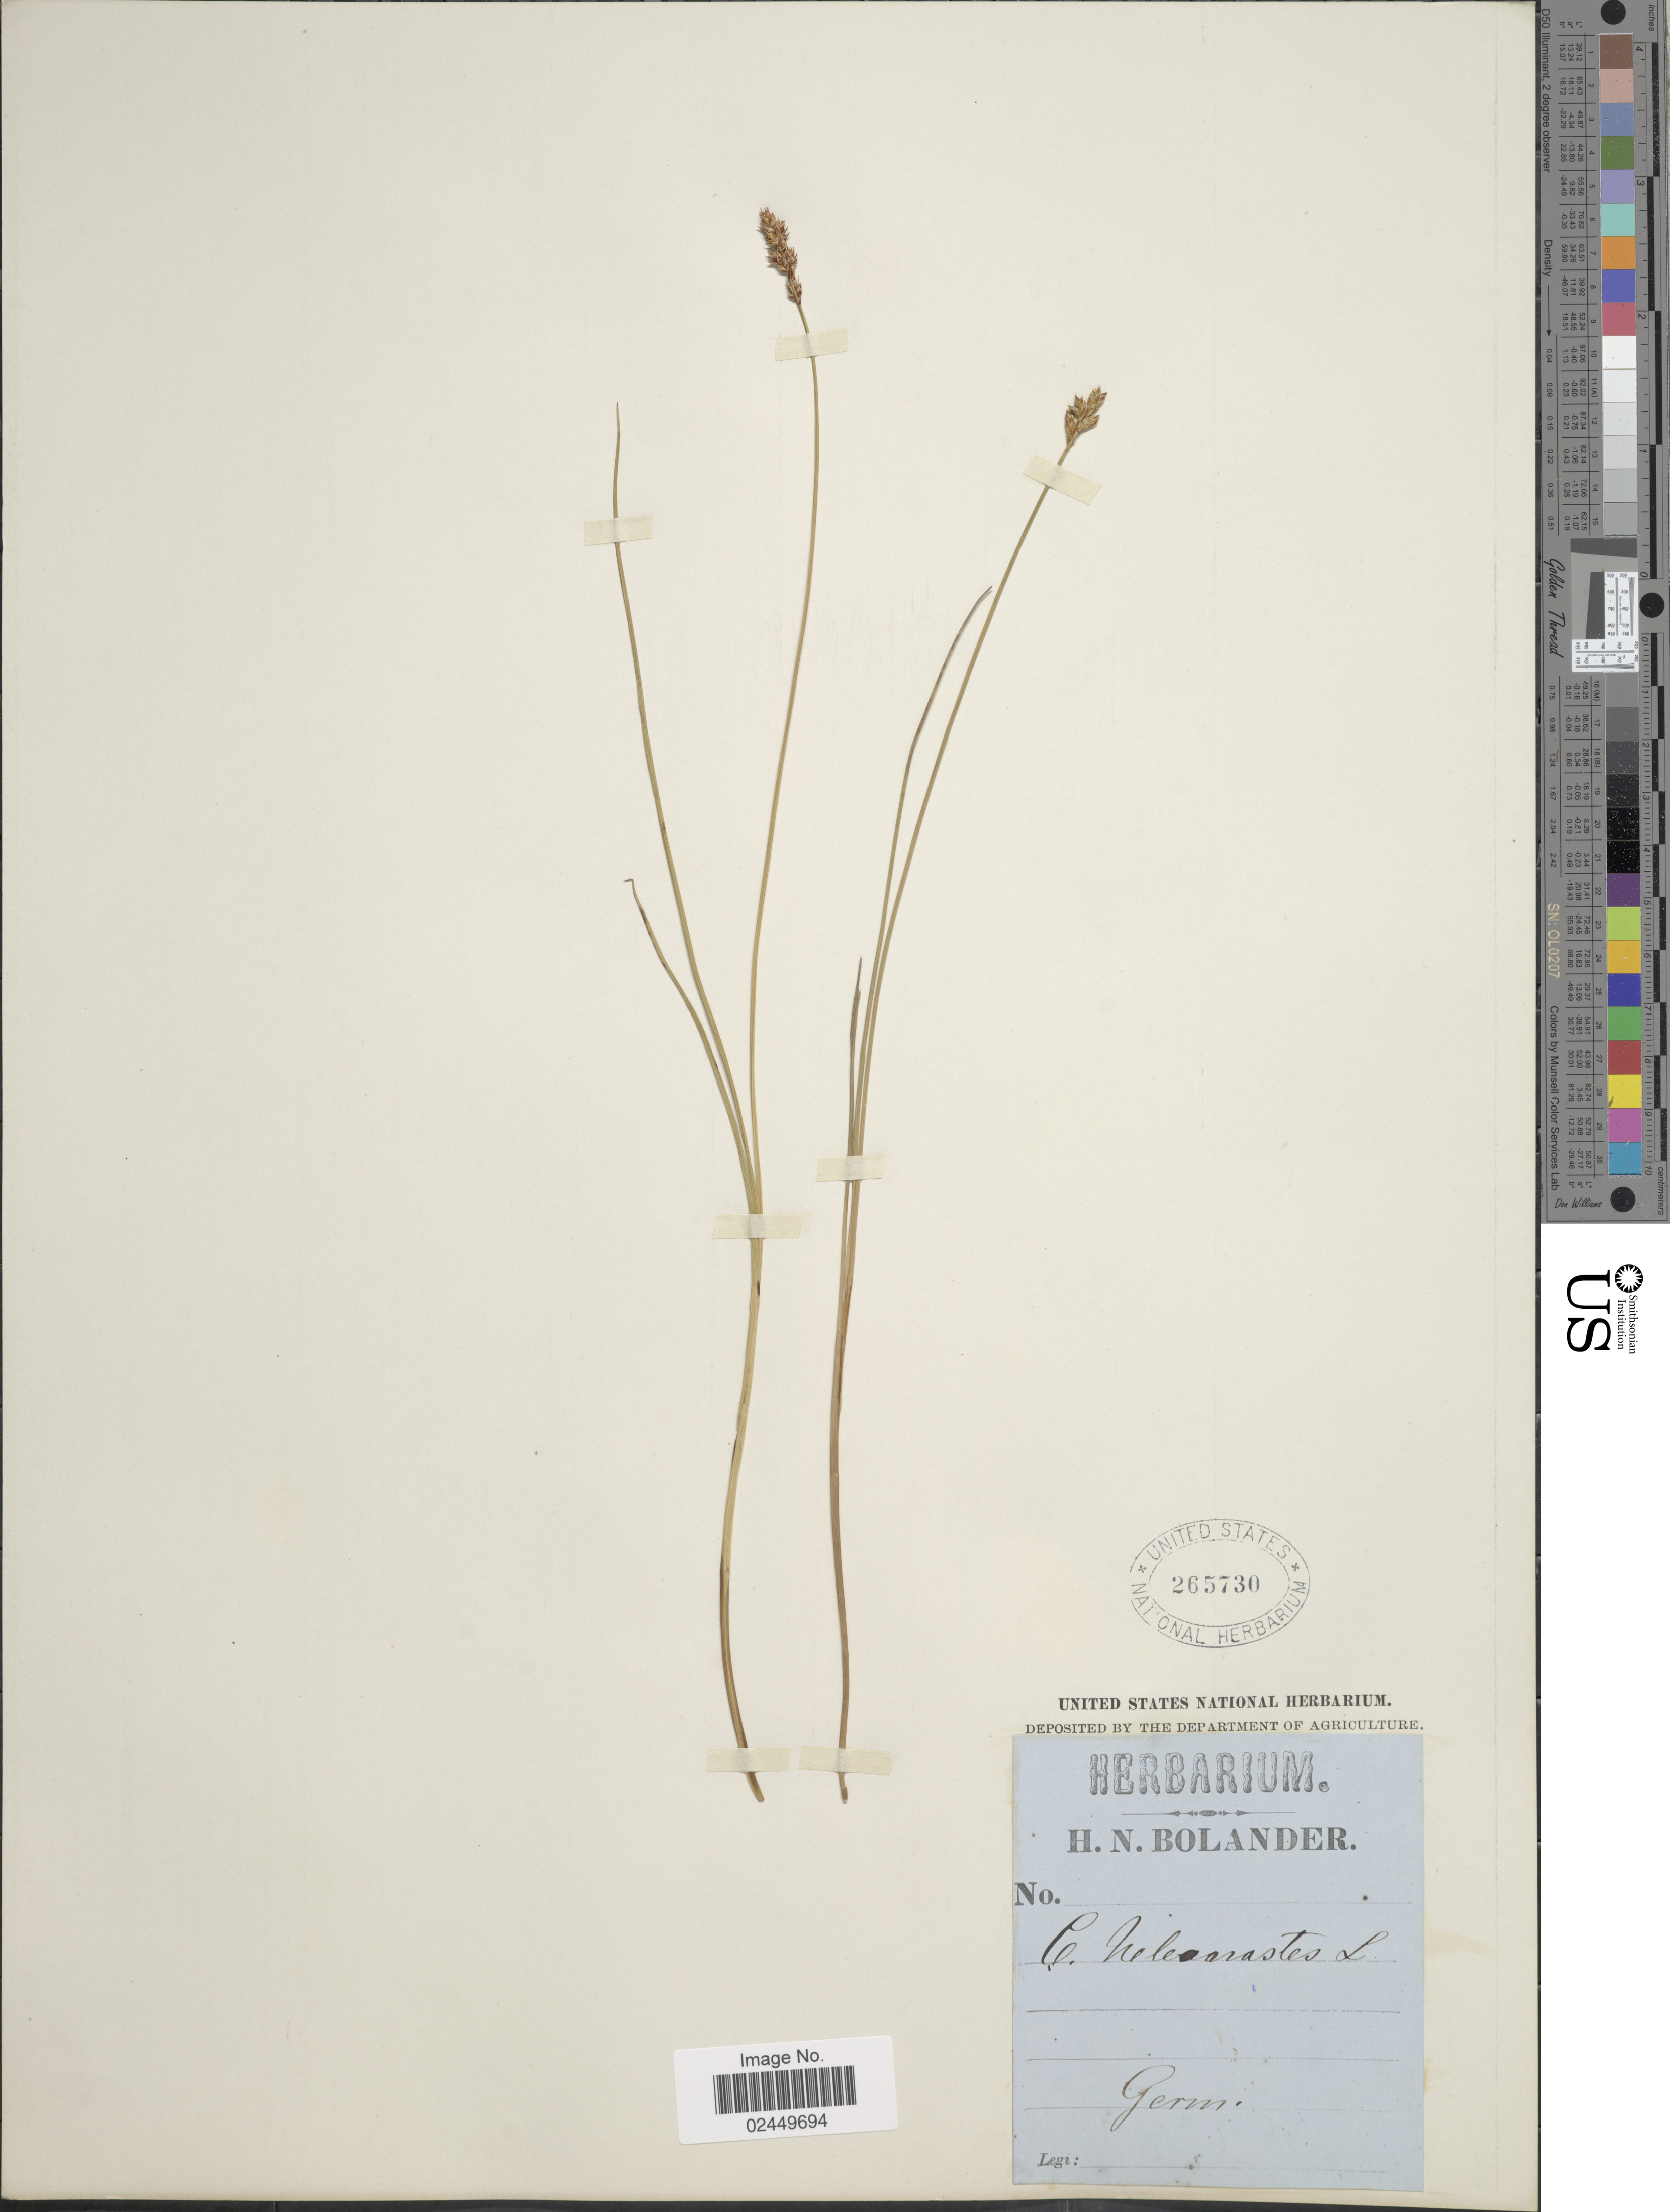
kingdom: Plantae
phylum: Tracheophyta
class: Liliopsida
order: Poales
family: Cyperaceae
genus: Carex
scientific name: Carex heleonastes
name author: Ehrh. ex L. f.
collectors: H. N. Bolander (herbarium)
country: Germany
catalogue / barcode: US 265730